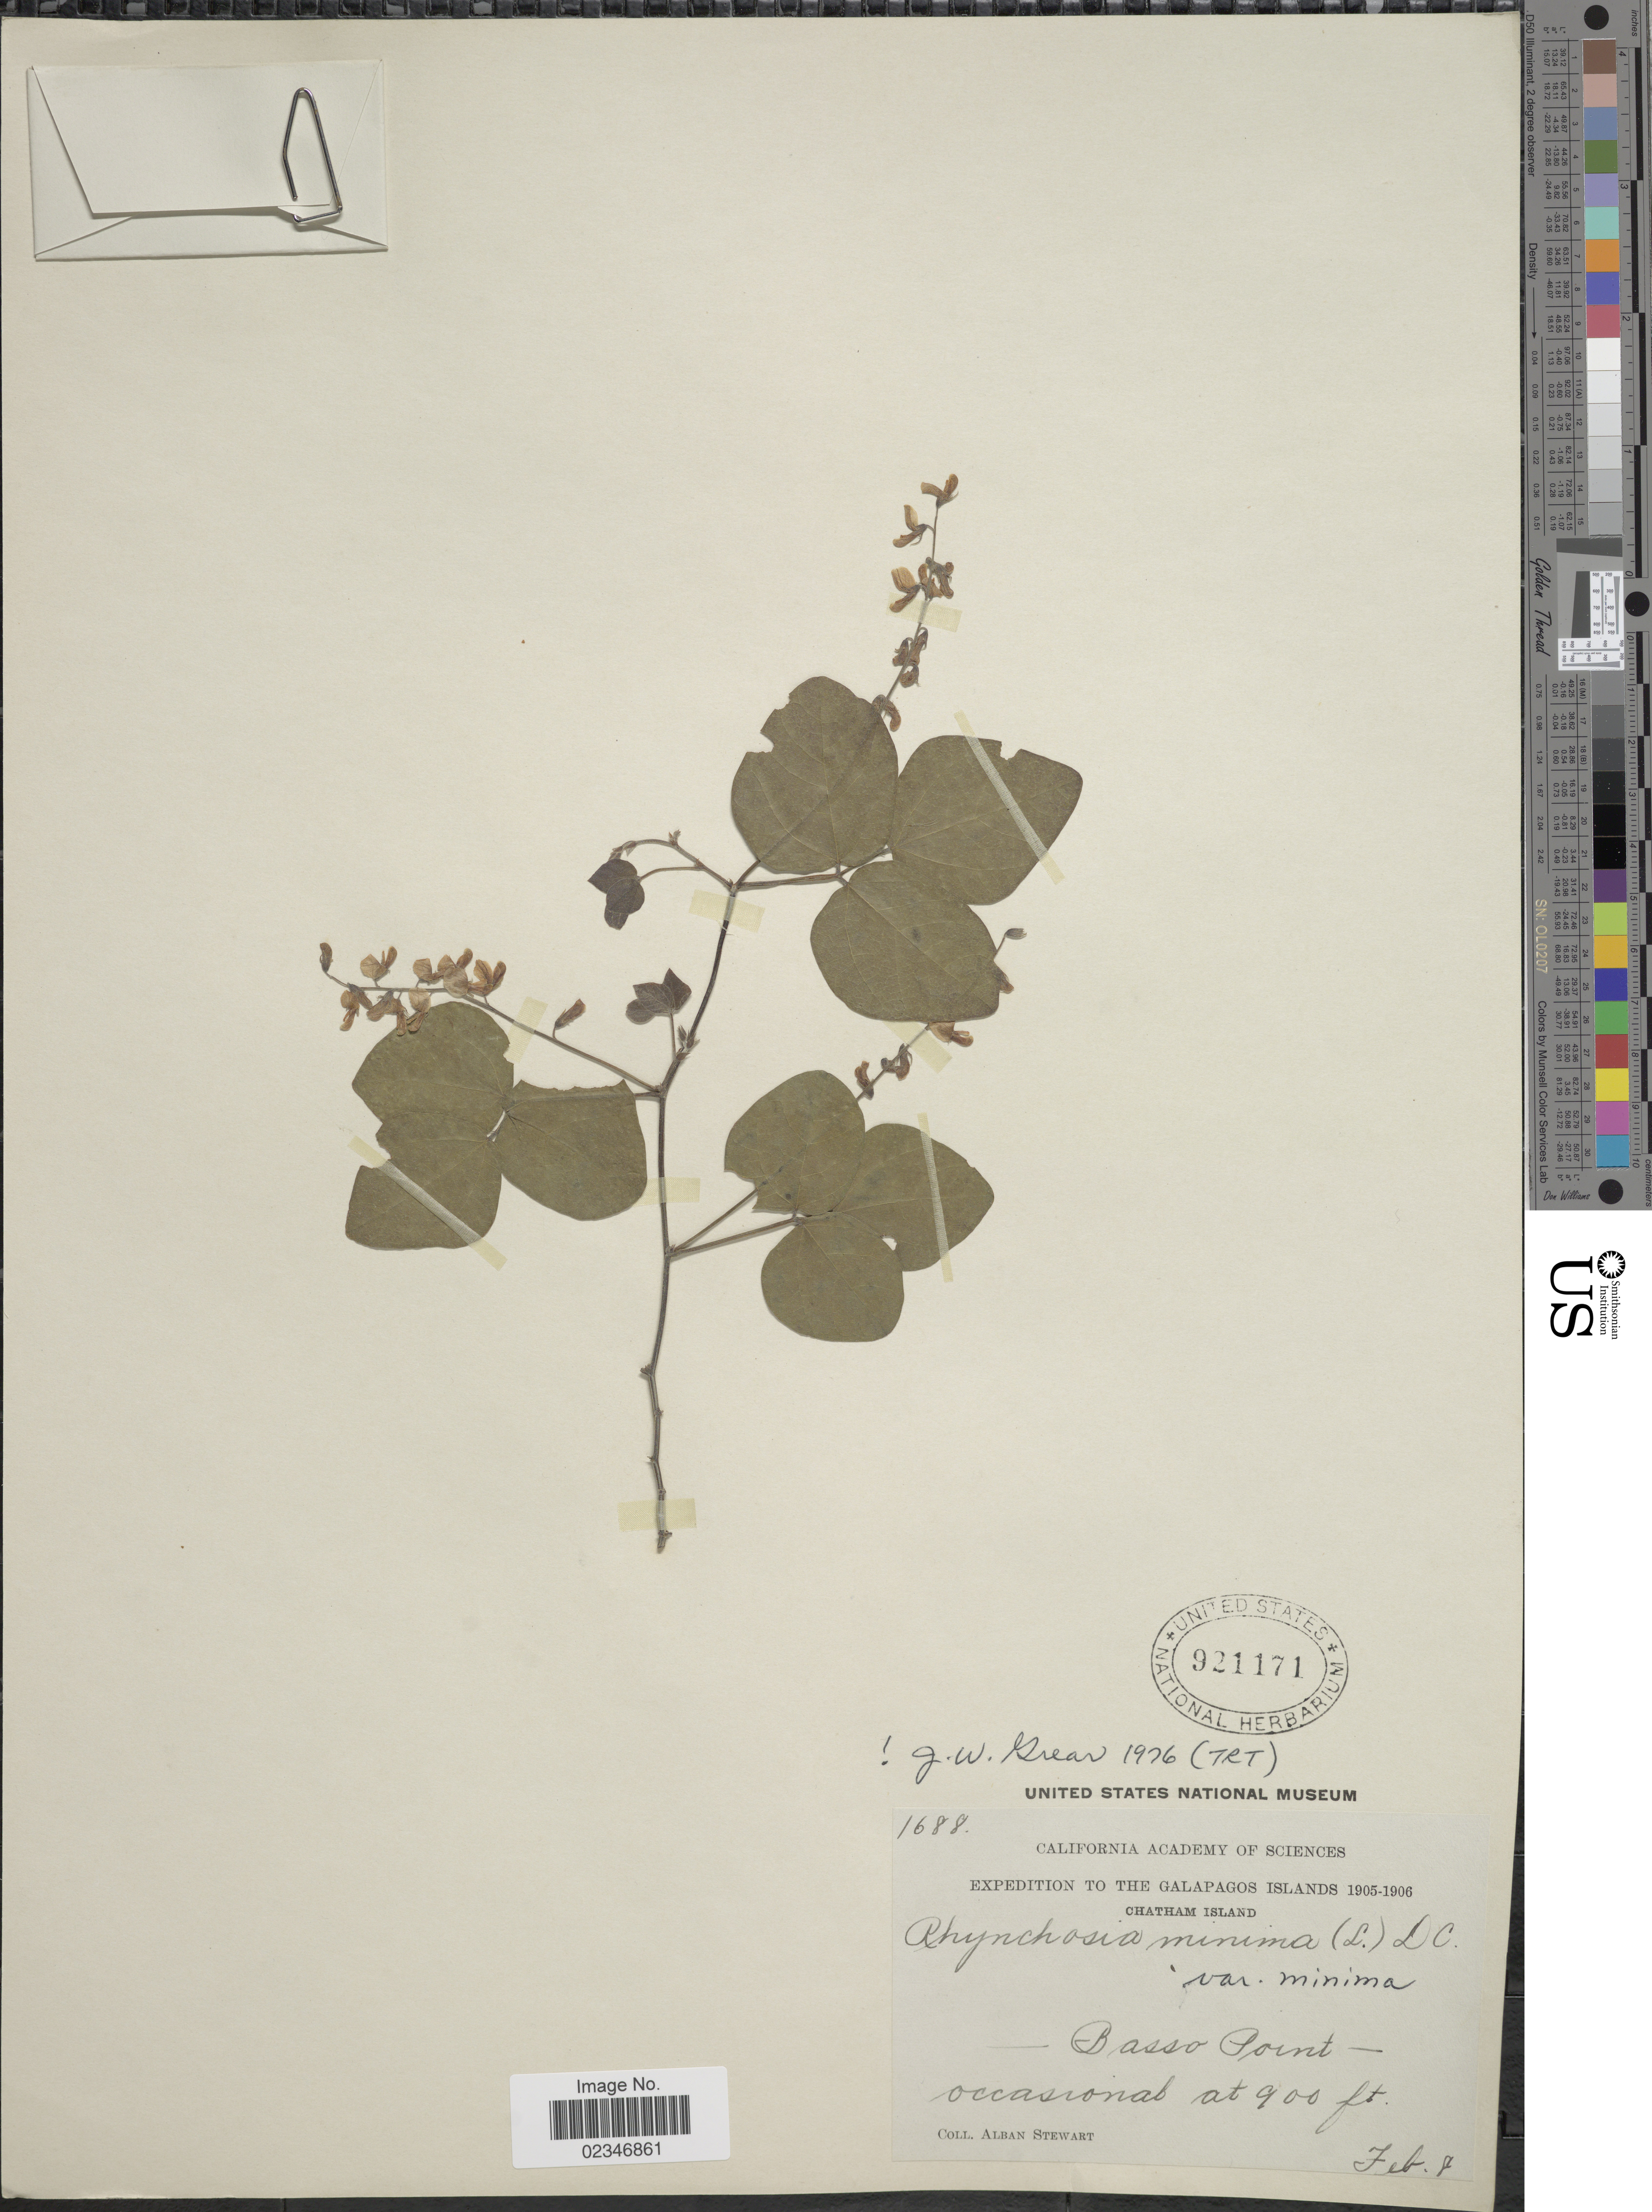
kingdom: Plantae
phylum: Tracheophyta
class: Magnoliopsida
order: Fabales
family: Fabaceae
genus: Rhynchosia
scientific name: Rhynchosia minima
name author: (L.) DC.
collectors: A. Stewart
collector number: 1688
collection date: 1905-02-08/1906-02-08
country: Ecuador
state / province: Colón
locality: The Galapagos Islands, Chatham Island, Basso Point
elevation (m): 274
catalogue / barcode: US 921171